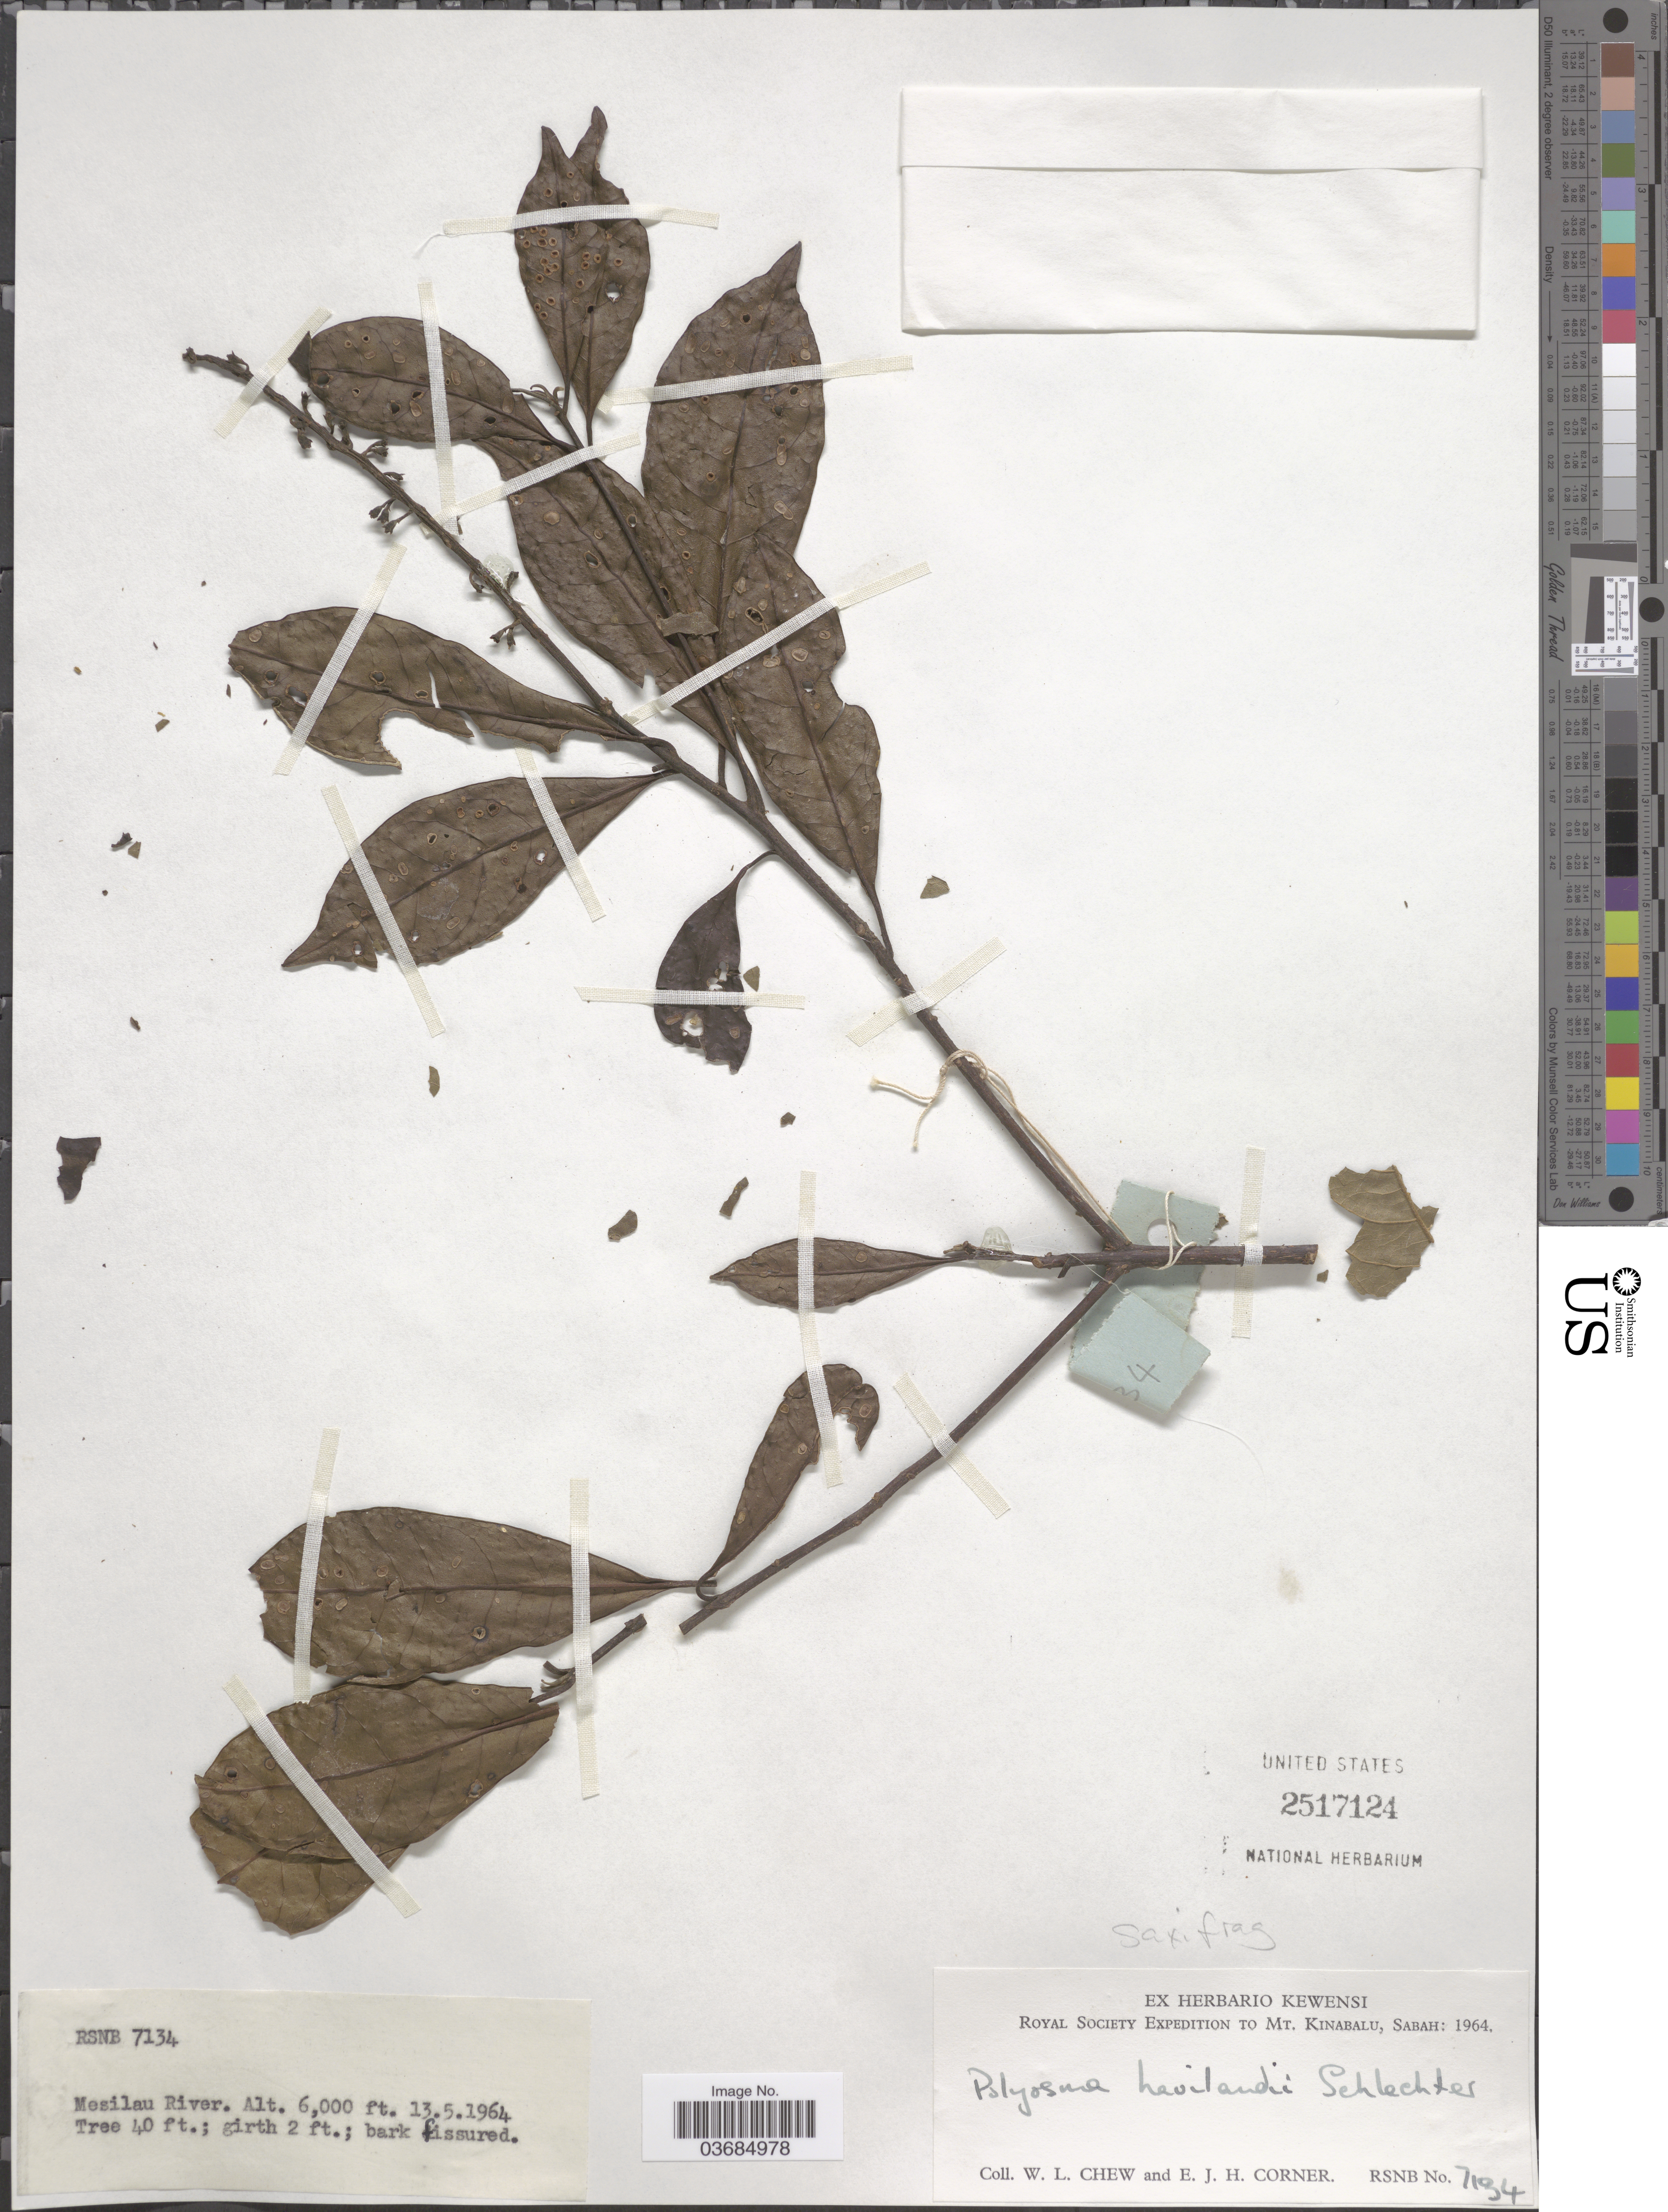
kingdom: Plantae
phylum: Tracheophyta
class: Magnoliopsida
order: Escalloniales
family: Escalloniaceae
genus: Polyosma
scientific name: Polyosma havilandii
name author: Schltr.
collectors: W. Chew & E. Corner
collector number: RSNB7134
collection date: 1964-05-13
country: Malaysia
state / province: Sabah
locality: Royal Society Expedition to Mt. Kinabalu, Sabah: 1964. Mesilau River.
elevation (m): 1829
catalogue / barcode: US 2517124